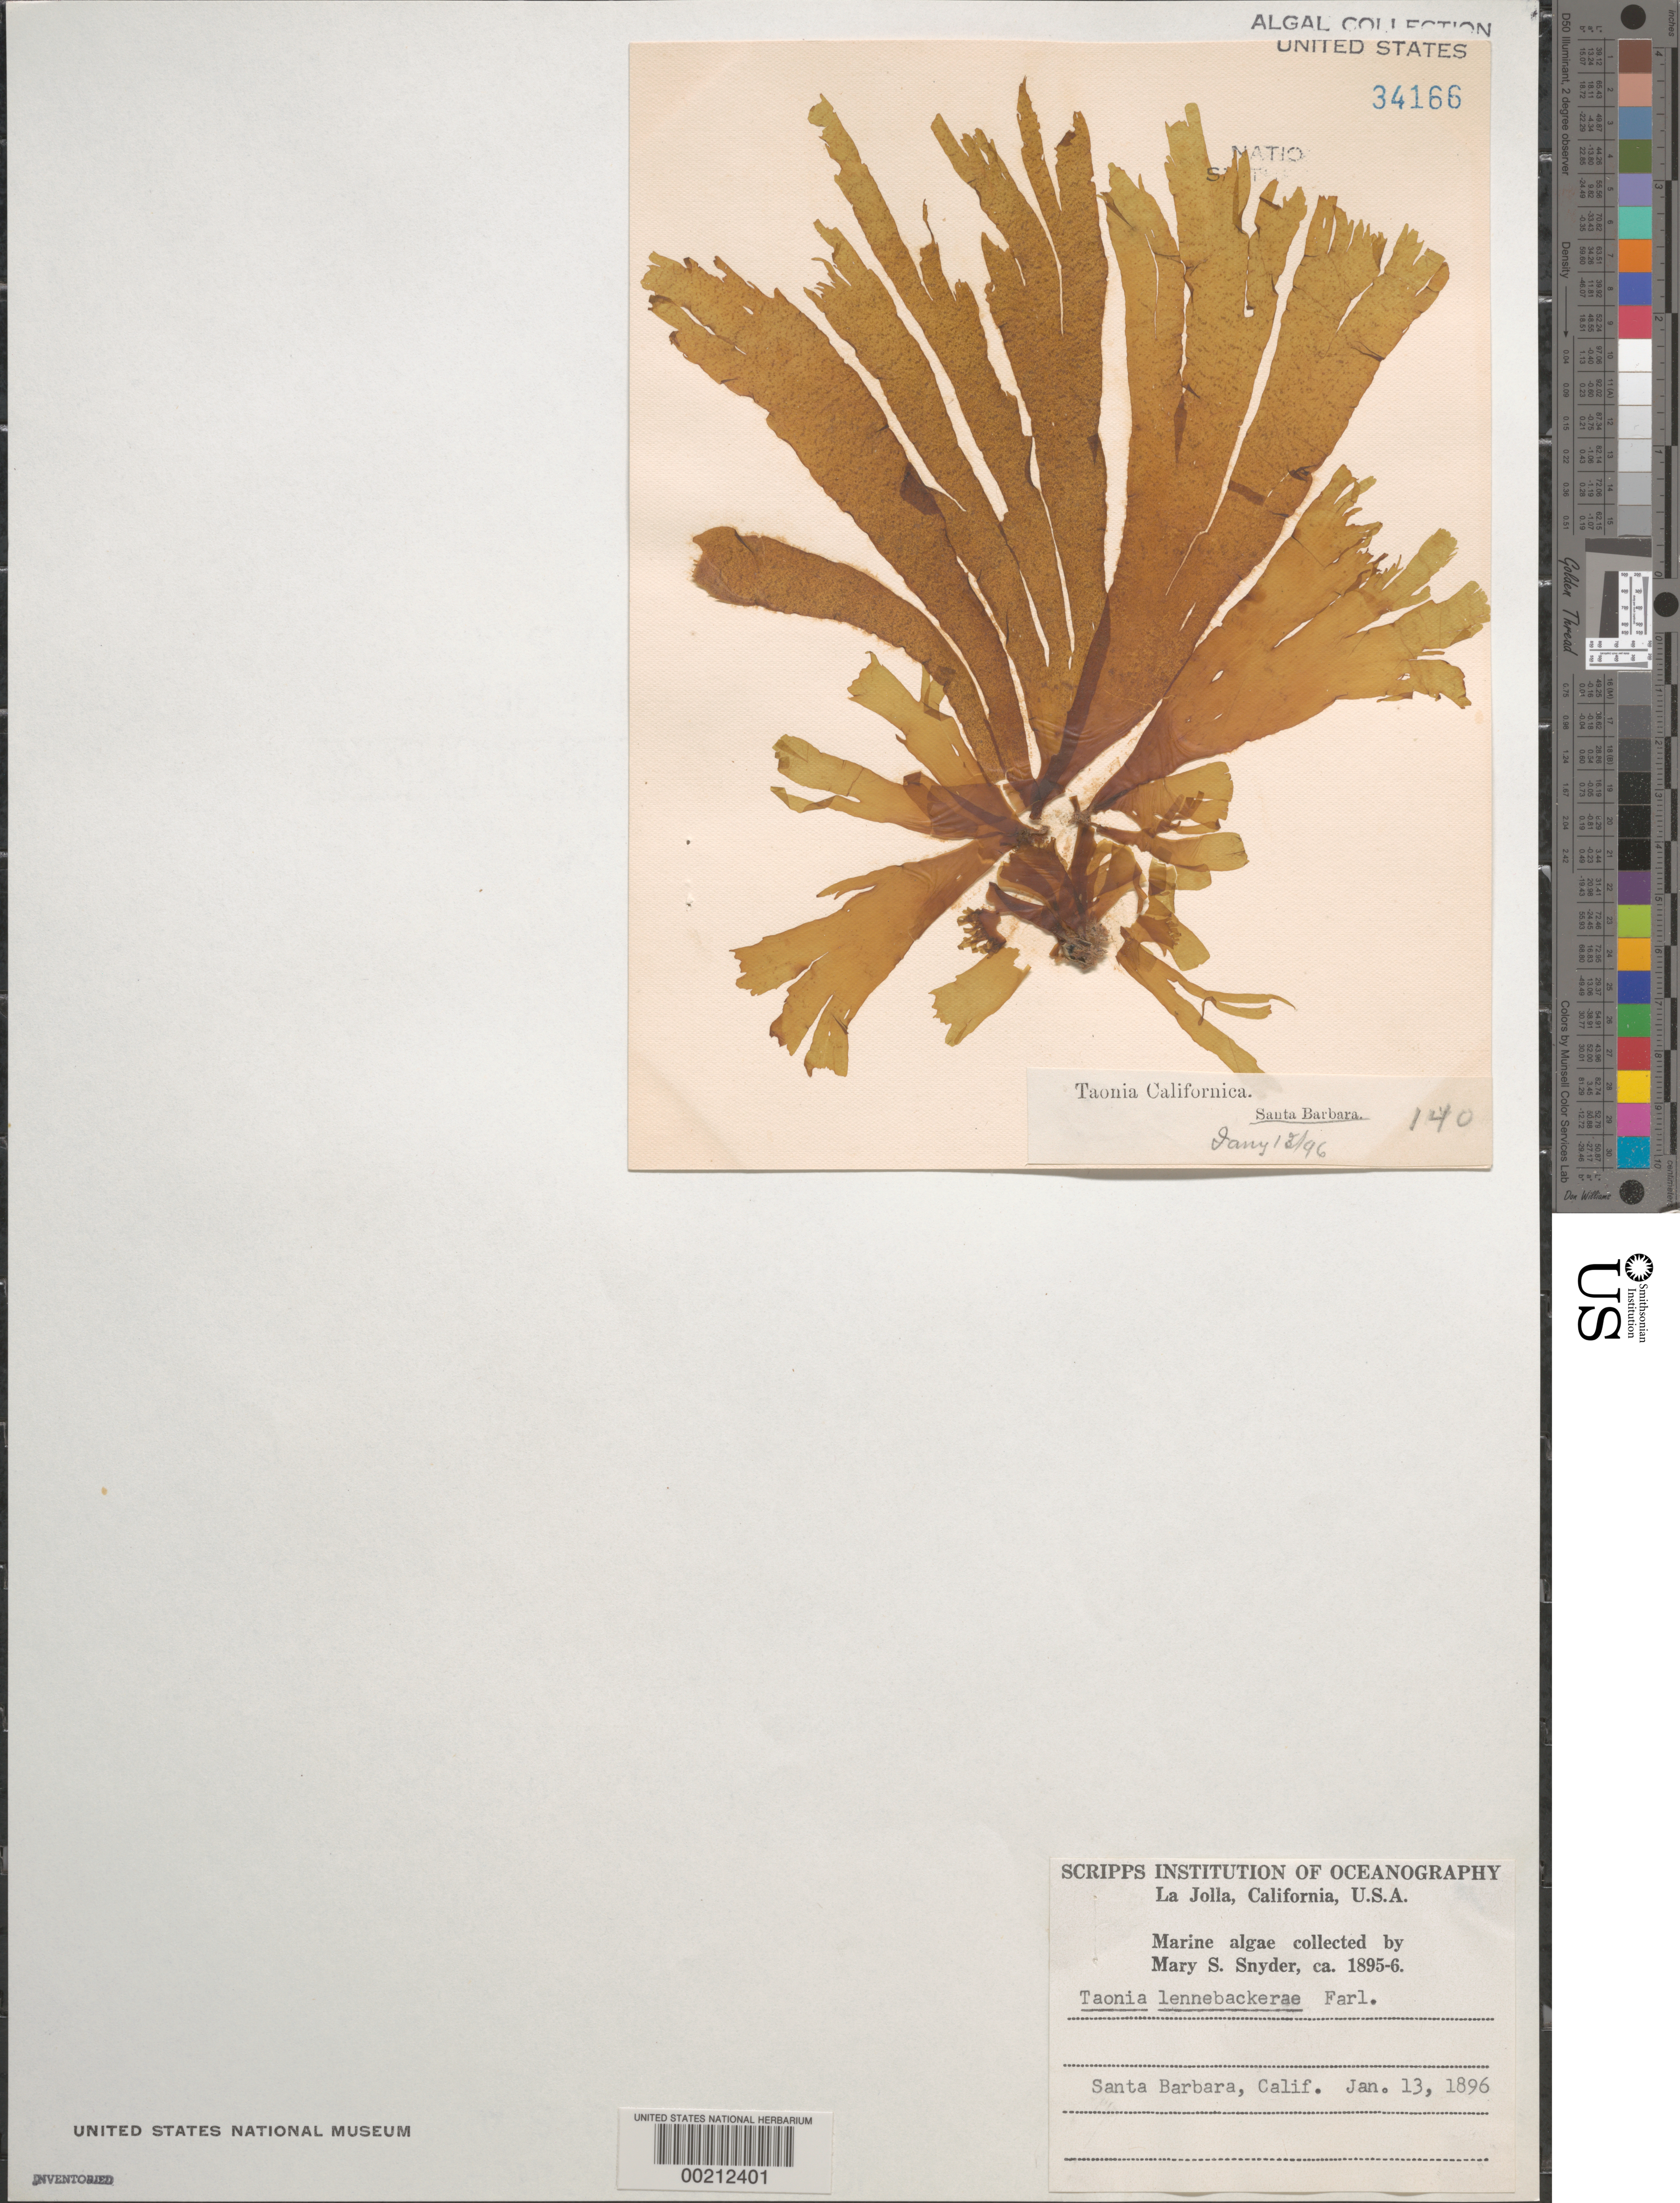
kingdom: Chromista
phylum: Ochrophyta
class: Phaeophyceae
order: Dictyotales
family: Dictyotaceae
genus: Taonia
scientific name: Taonia lennebackerae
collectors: M. Snyder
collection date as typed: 13 Jan 1896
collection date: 1896-01-13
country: United States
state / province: California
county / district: Santa Barbara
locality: Santa Barbara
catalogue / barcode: US 34166